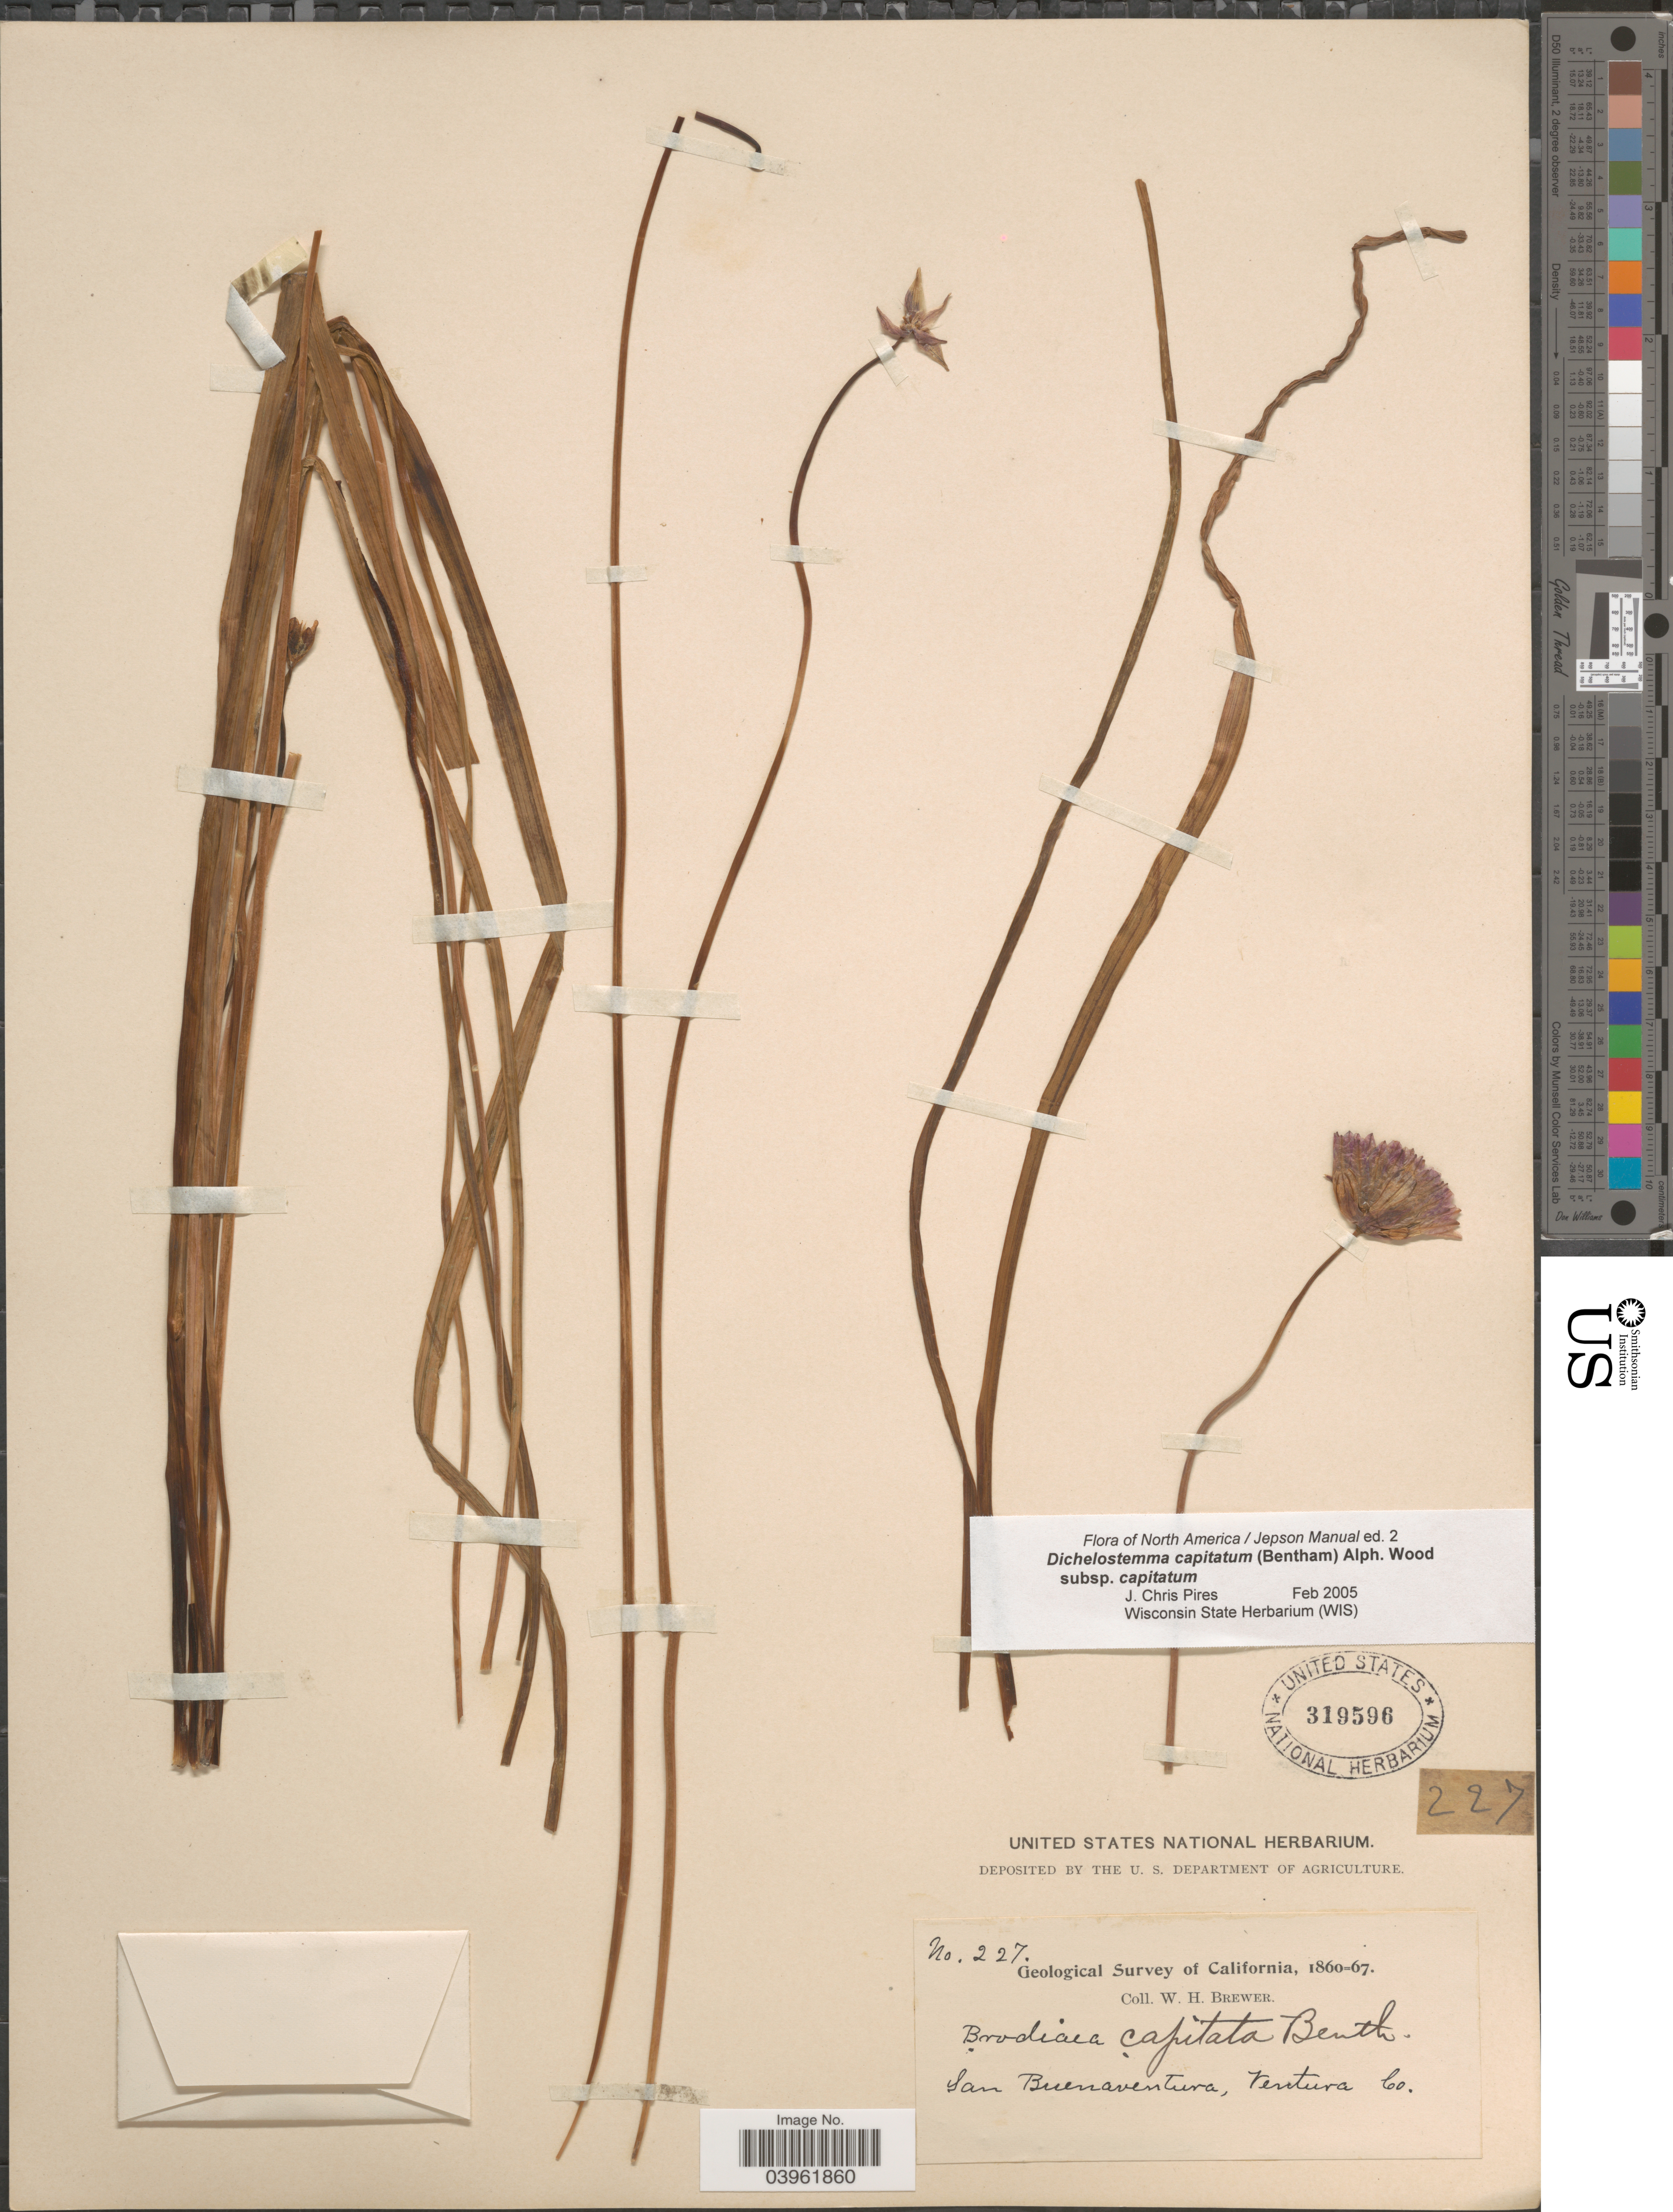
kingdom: Plantae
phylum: Tracheophyta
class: Liliopsida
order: Asparagales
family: Asparagaceae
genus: Dichelostemma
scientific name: Dichelostemma capitatum subsp. capitatum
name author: (Benth.) Alph. Wood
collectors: W. H. Brewer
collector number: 227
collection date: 1860/1867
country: United States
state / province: California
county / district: Ventura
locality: San Buenaventura, Ventura Co.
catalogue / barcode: US 319596